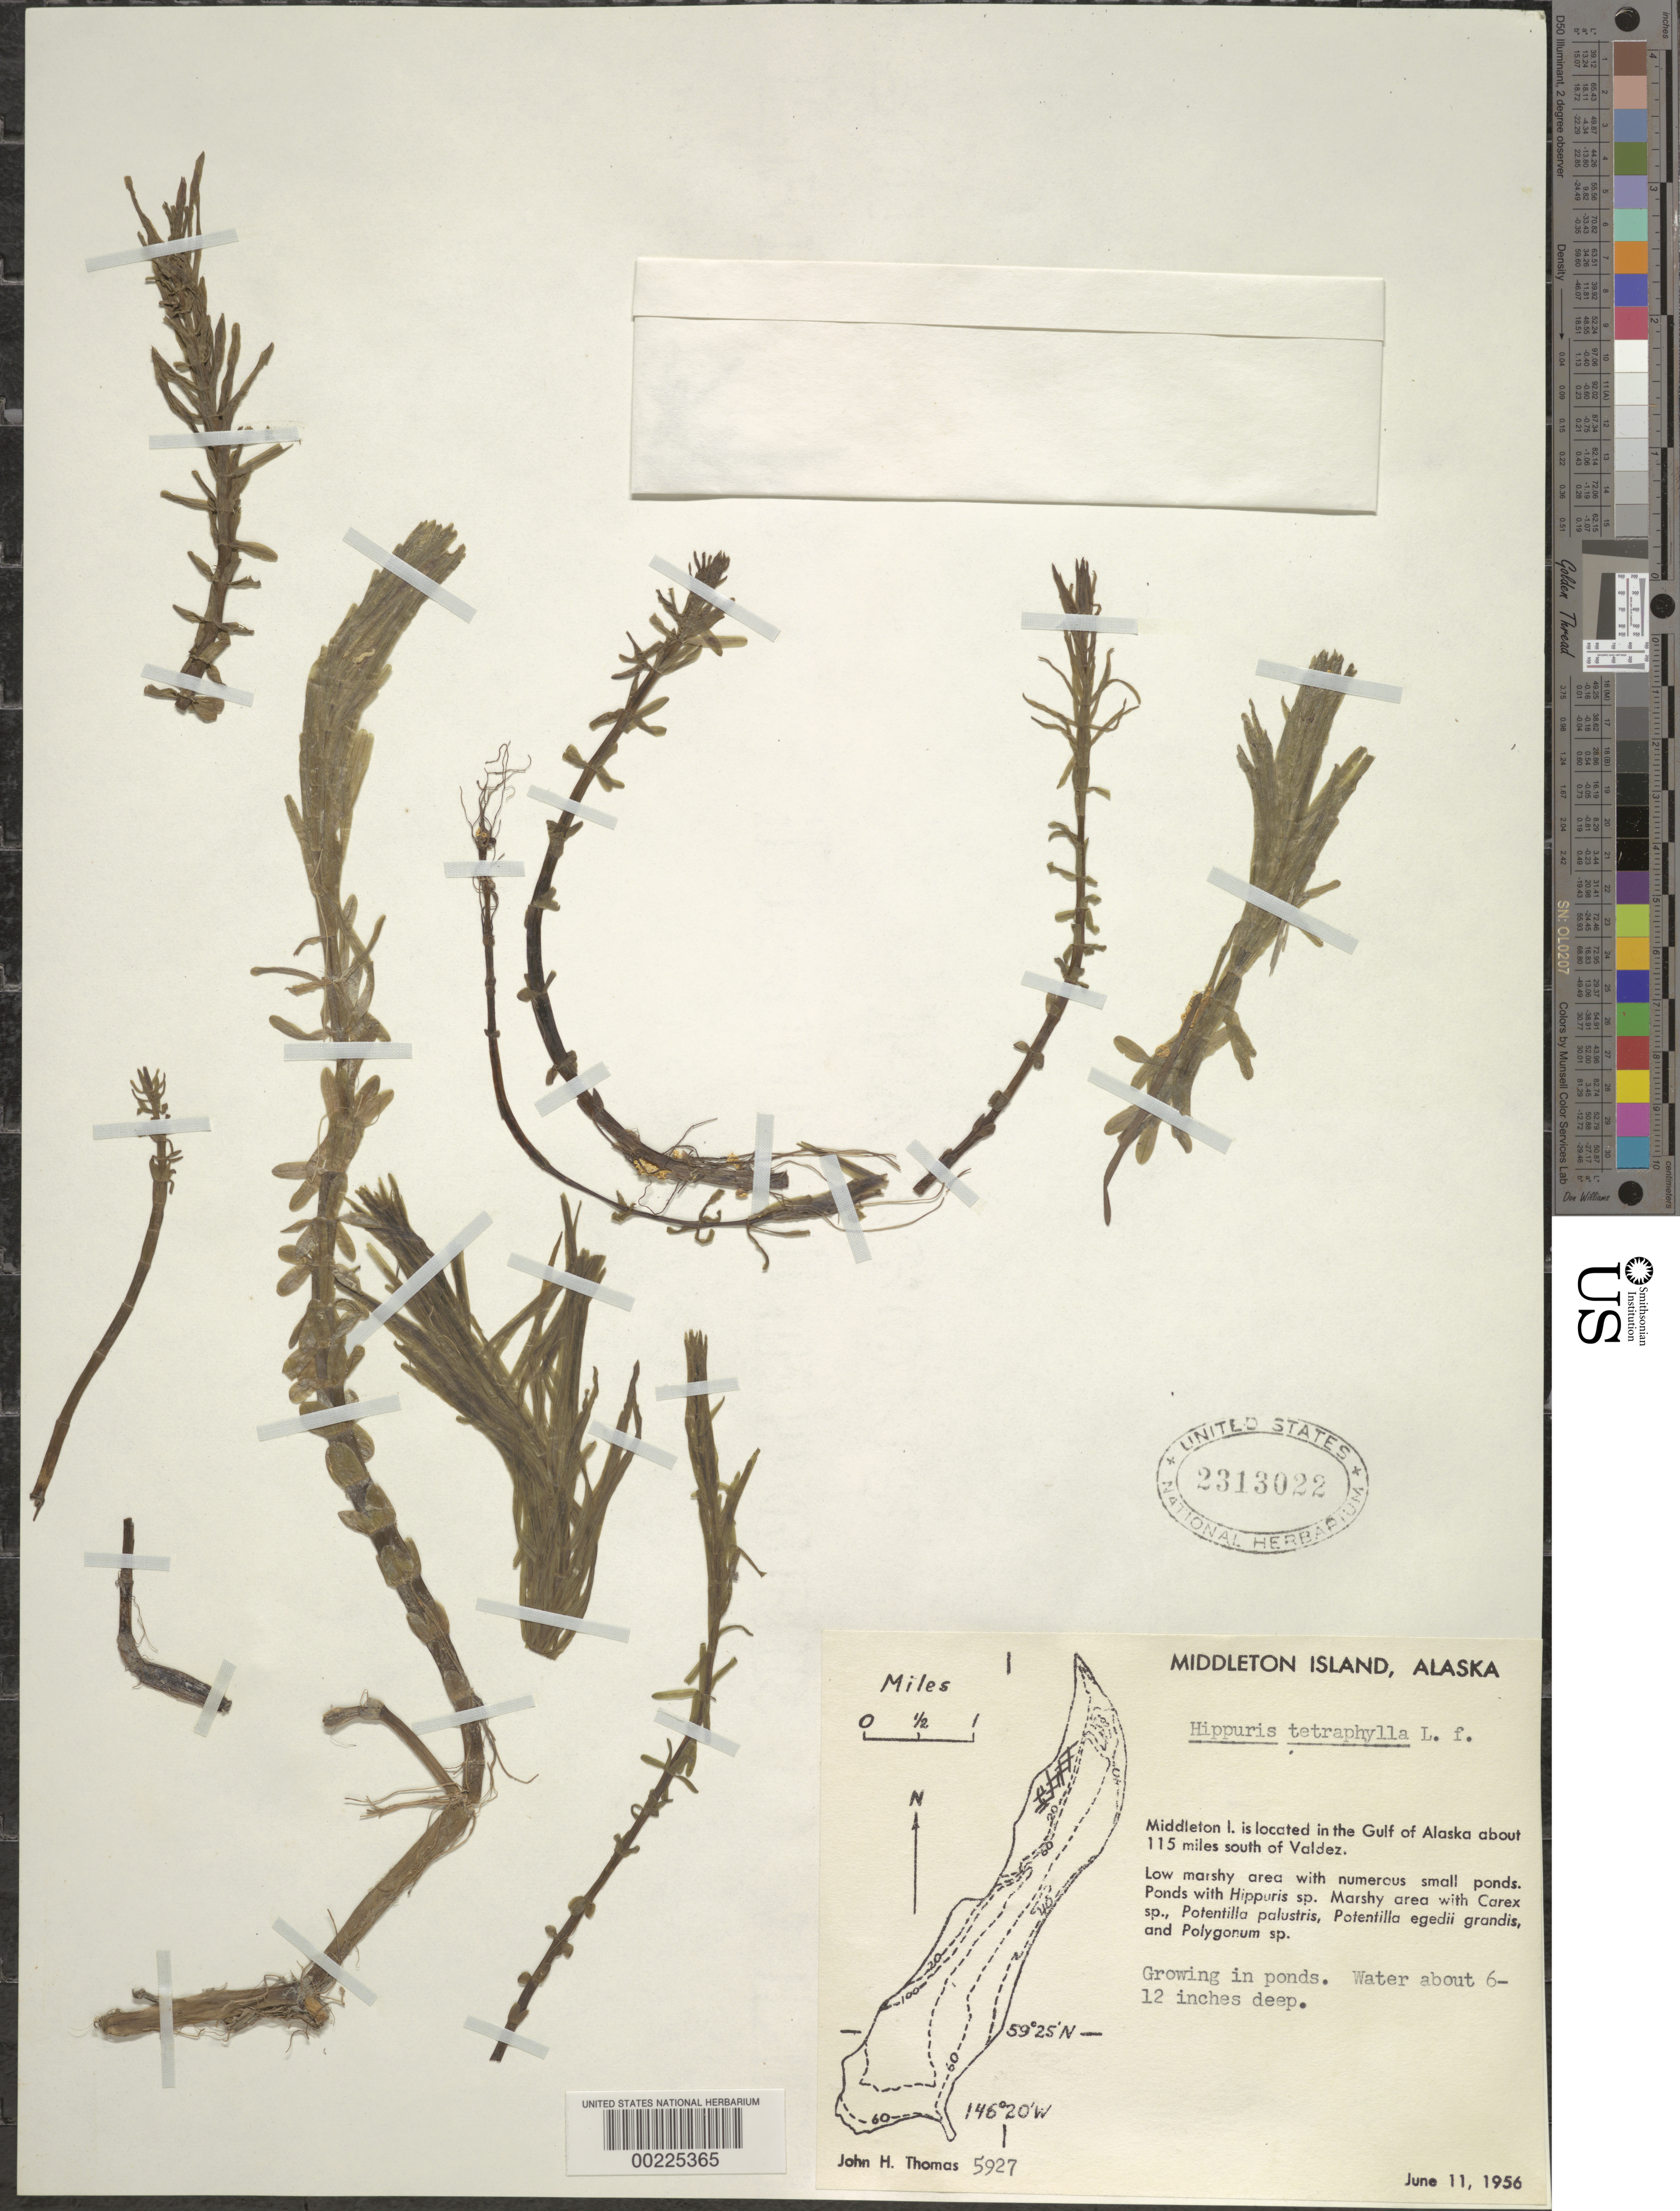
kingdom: Plantae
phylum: Tracheophyta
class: Magnoliopsida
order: Lamiales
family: Plantaginaceae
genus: Hippuris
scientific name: Hippuris tetraphylla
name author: L. f.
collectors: J. H. Thomas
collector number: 5927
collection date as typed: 11 Jun 1956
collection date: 1956-06-11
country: United States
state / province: Alaska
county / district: Valdez-cordova Census Area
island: Middleton Island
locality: Middleton island, located in gulf of alaska about 115 mi s of valdez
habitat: In ponds; water about 6-12" deep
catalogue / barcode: US 2313022